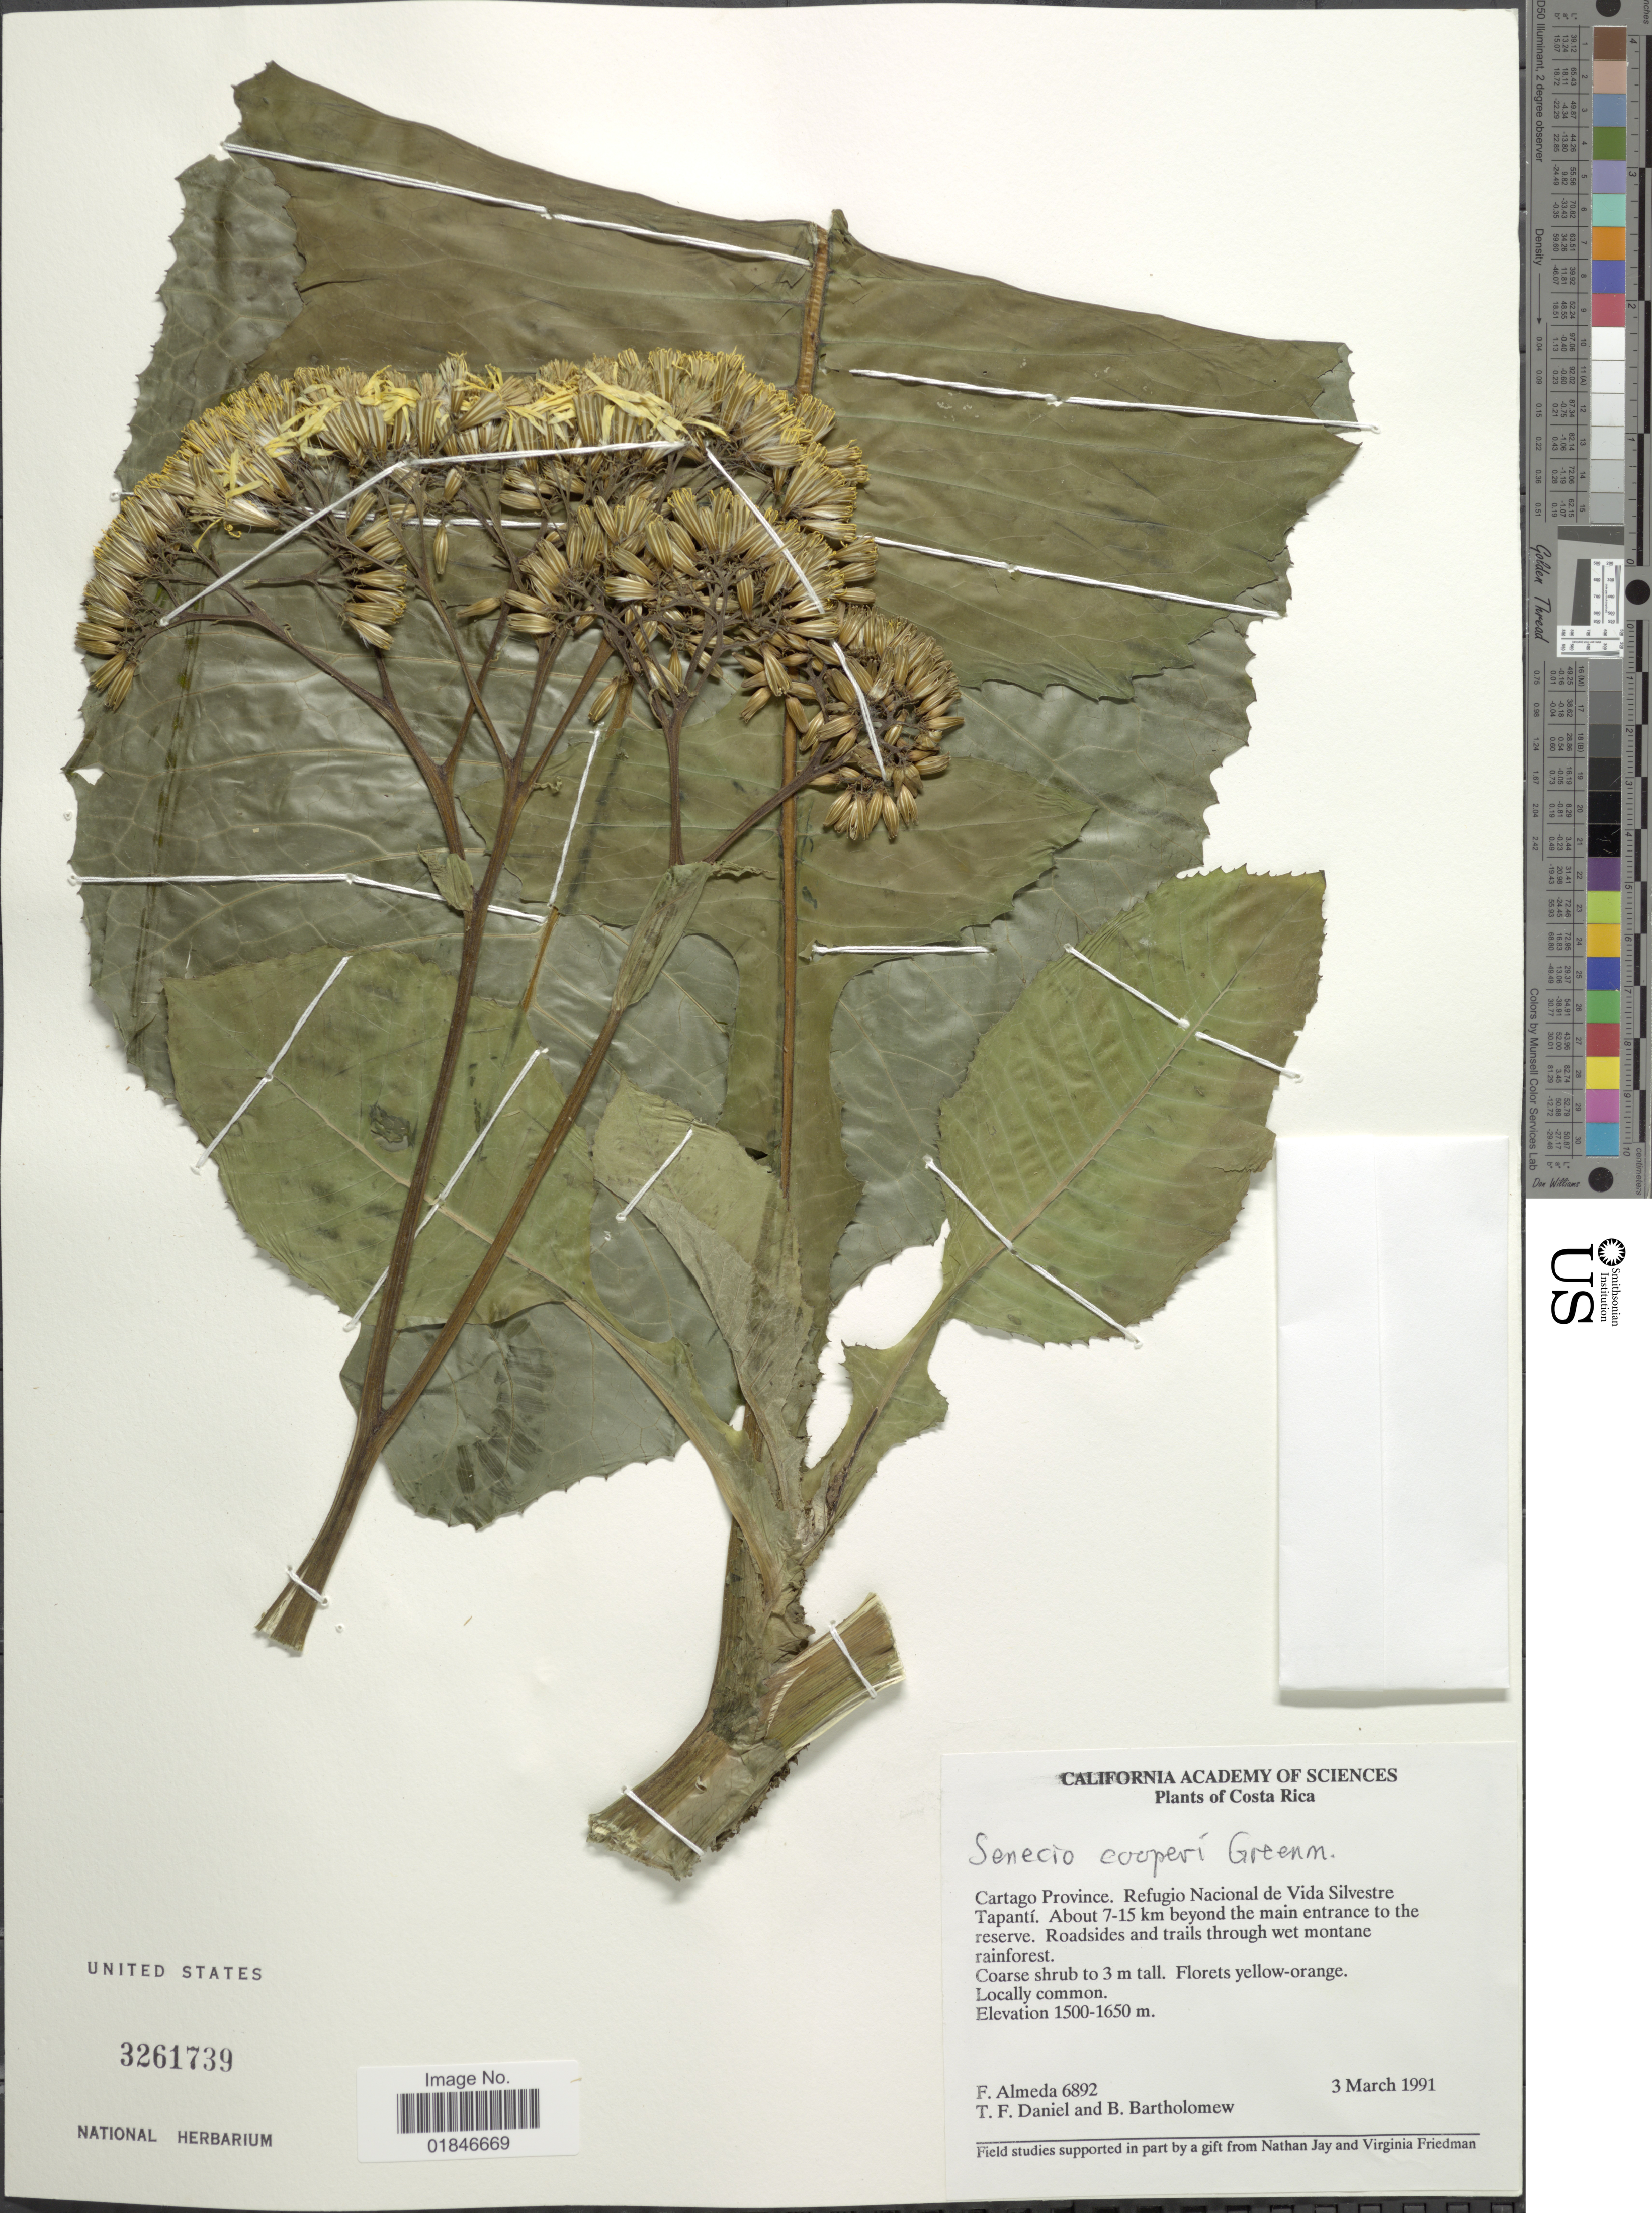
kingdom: Plantae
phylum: Tracheophyta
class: Magnoliopsida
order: Asterales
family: Asteraceae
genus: Jessea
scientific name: Jessea cooperi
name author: (Greenm.) H. Rob. & Cuatrec.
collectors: F. Almeda, T. F. Daniel & B. Bartholomew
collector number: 6892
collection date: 1991-03-03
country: Costa Rica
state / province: Cartago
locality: Cartago Province. Refugio Nacional de Vida Silvestre Tapani. About 7-15 km beyond the main entrance to the reserve.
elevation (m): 1500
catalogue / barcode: US 3261739